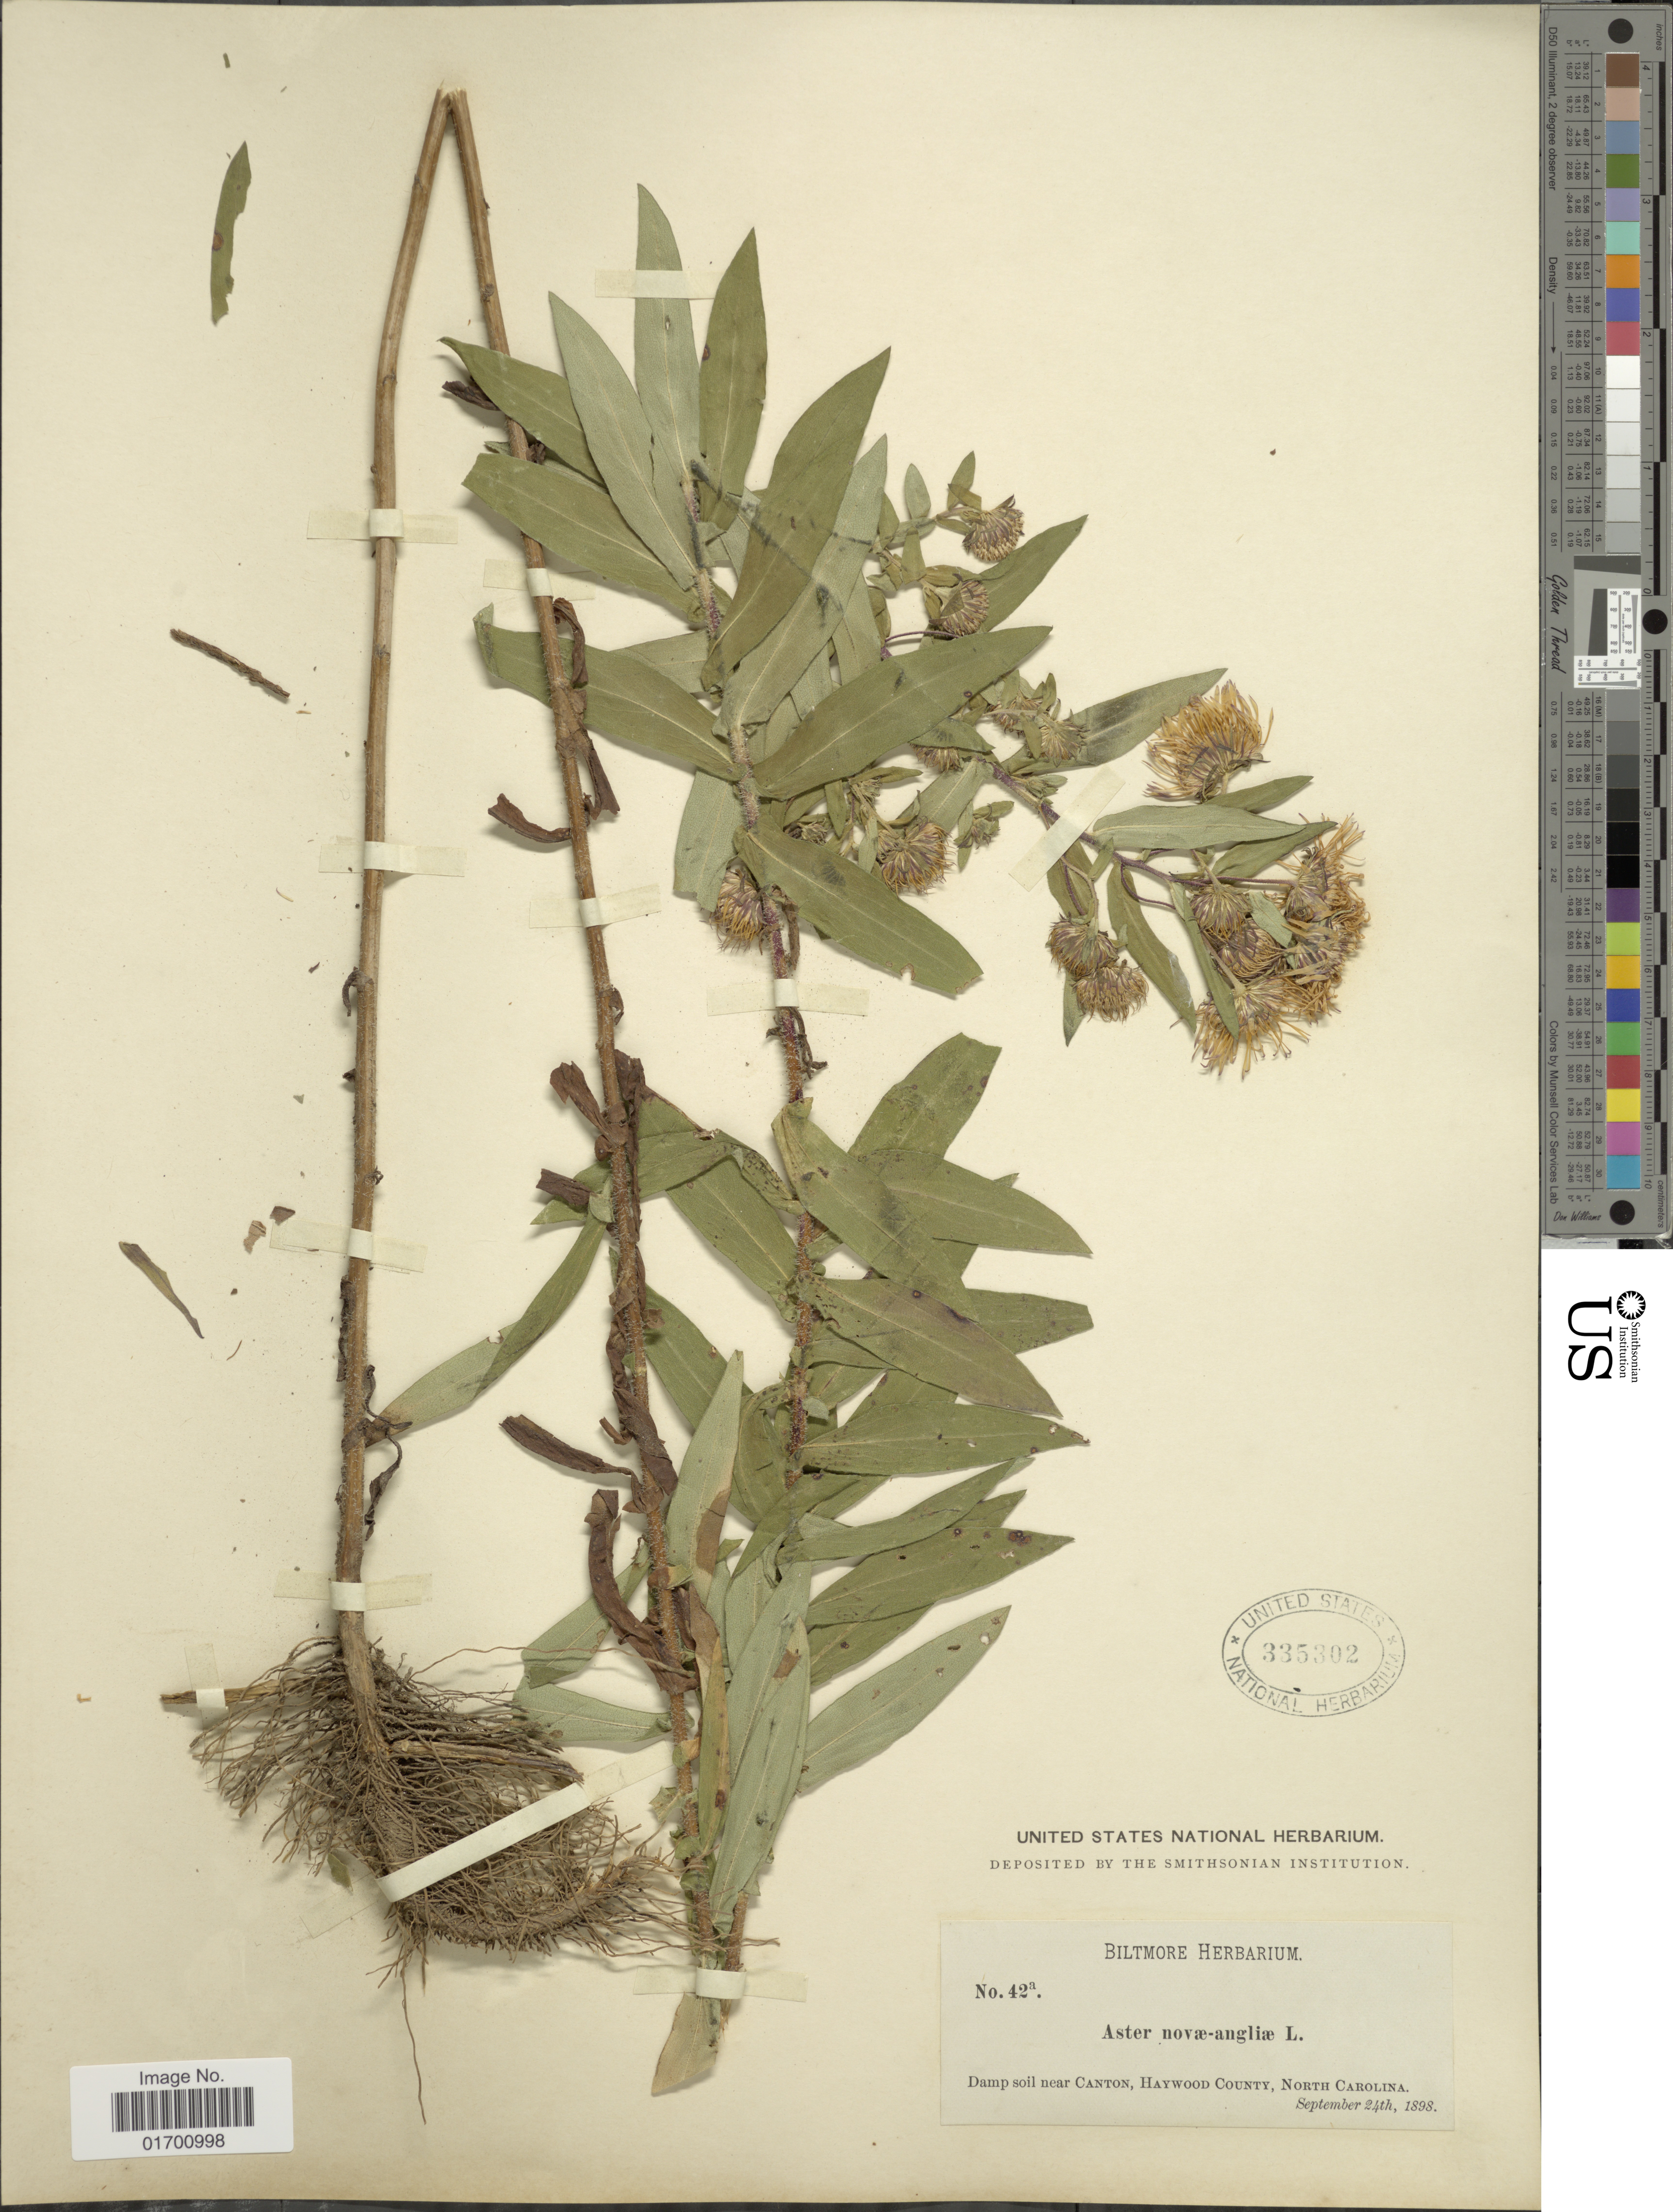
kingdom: Plantae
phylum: Tracheophyta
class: Magnoliopsida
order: Asterales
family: Asteraceae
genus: Symphyotrichum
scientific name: Symphyotrichum novae-angliae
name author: (L.) G.L. Nesom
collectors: ex herb. Biltmore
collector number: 42a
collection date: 1898-09-24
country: United States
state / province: North Carolina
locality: Damp soil near Canton, Haywood County.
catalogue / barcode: US 335302